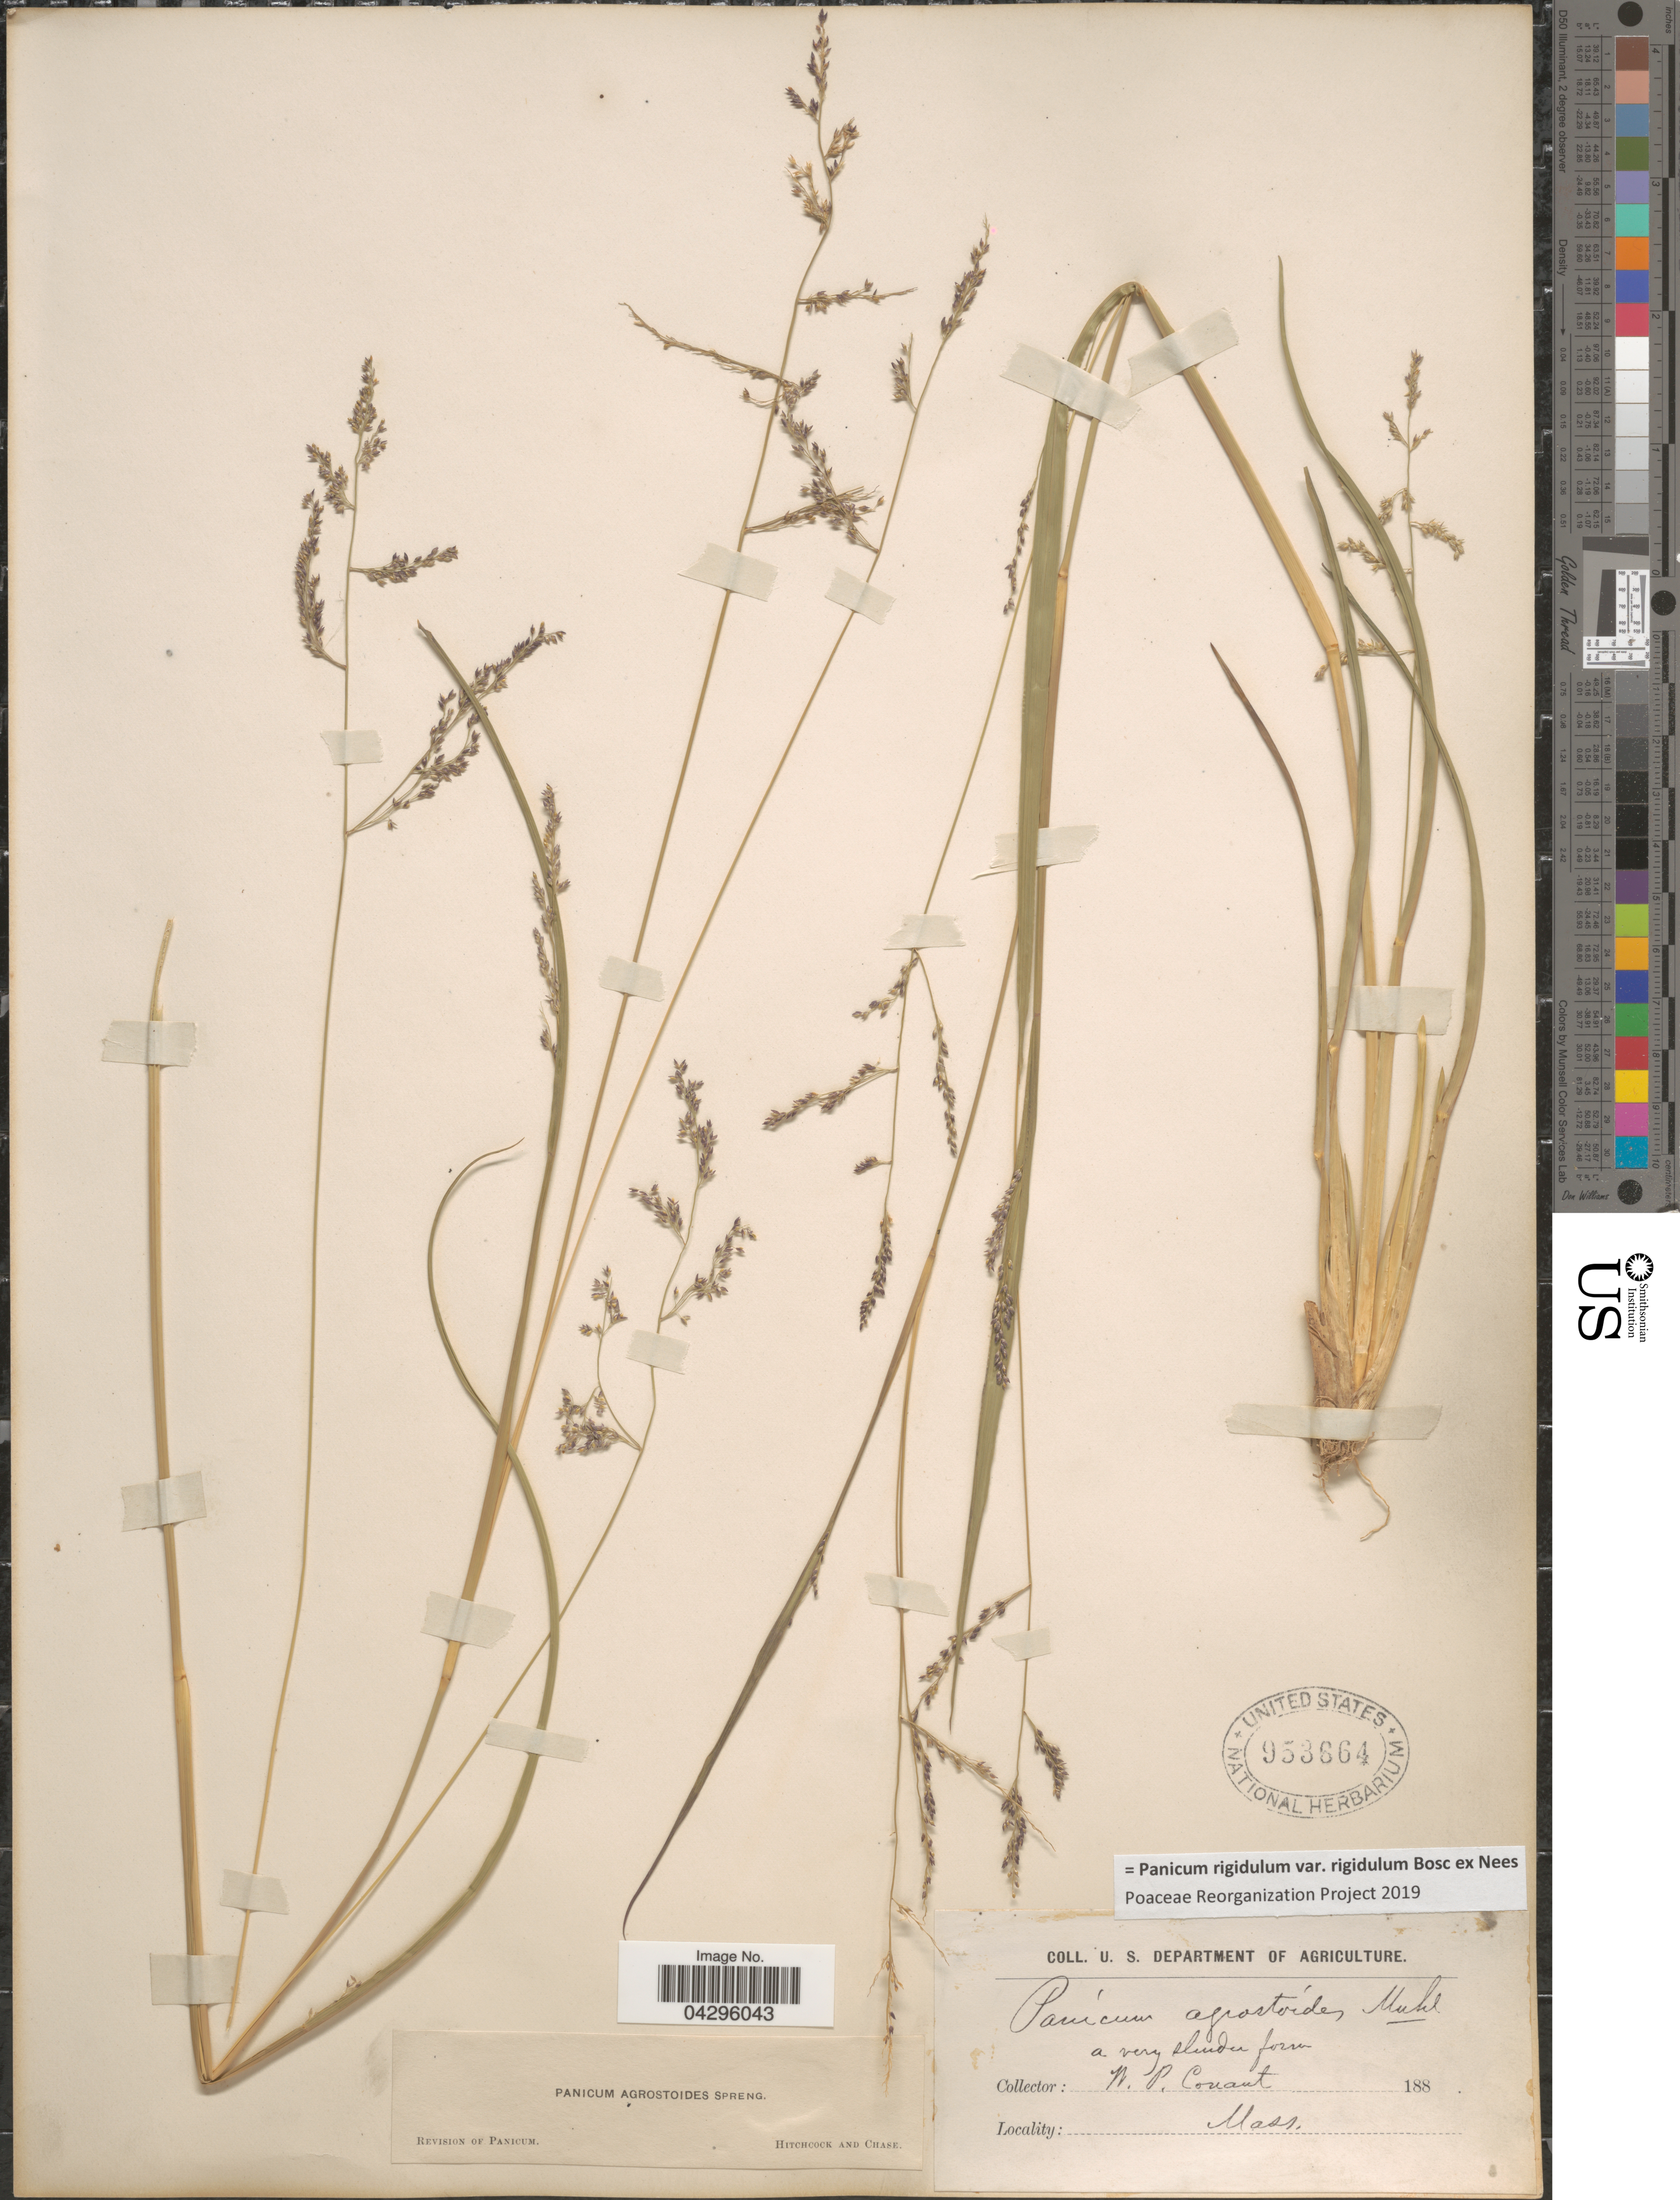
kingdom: Plantae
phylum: Tracheophyta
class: Liliopsida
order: Poales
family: Poaceae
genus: Panicum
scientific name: Panicum rigidulum var. rigidulum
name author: Bosc ex Nees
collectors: W. P. Conant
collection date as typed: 188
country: United States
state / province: Massachusetts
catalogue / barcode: US 953664